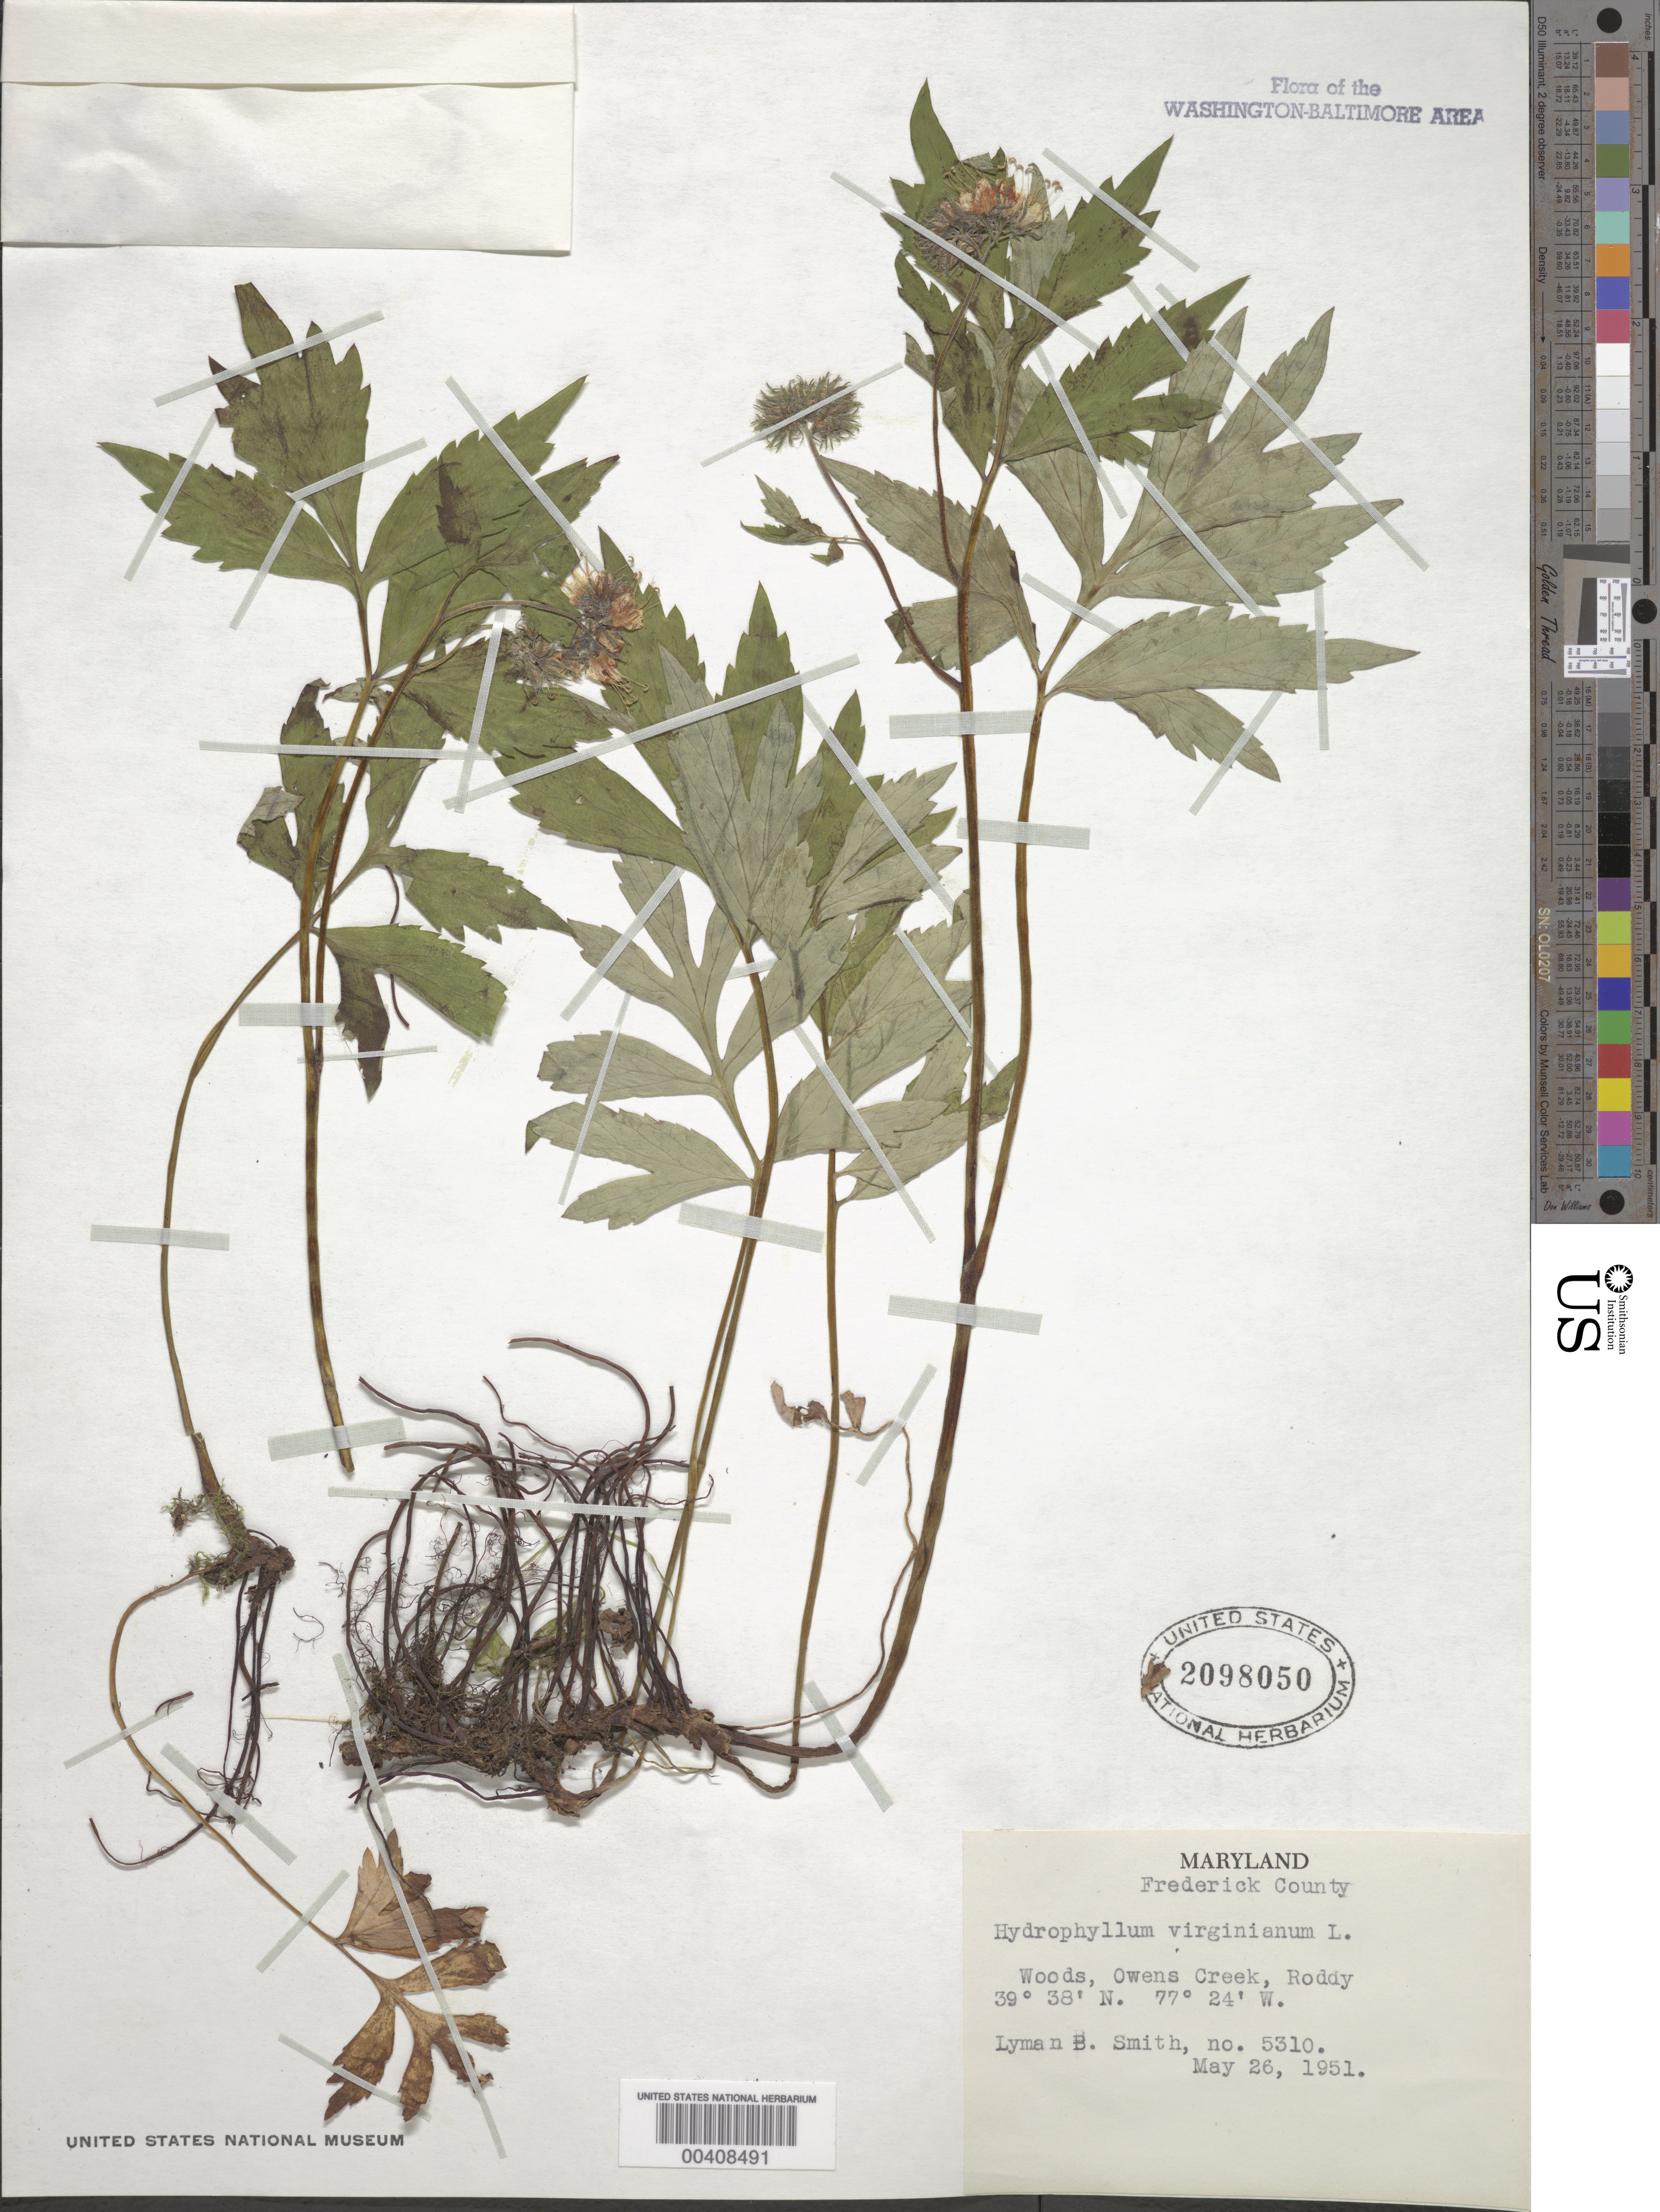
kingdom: Plantae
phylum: Tracheophyta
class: Magnoliopsida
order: Boraginales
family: Hydrophyllaceae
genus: Hydrophyllum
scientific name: Hydrophyllum virginianum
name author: L.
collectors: L. Smith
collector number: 5310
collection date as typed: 26 May 1951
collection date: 1951-05-26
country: United States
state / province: Maryland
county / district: Frederick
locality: S W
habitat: Woods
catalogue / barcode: US 2098050